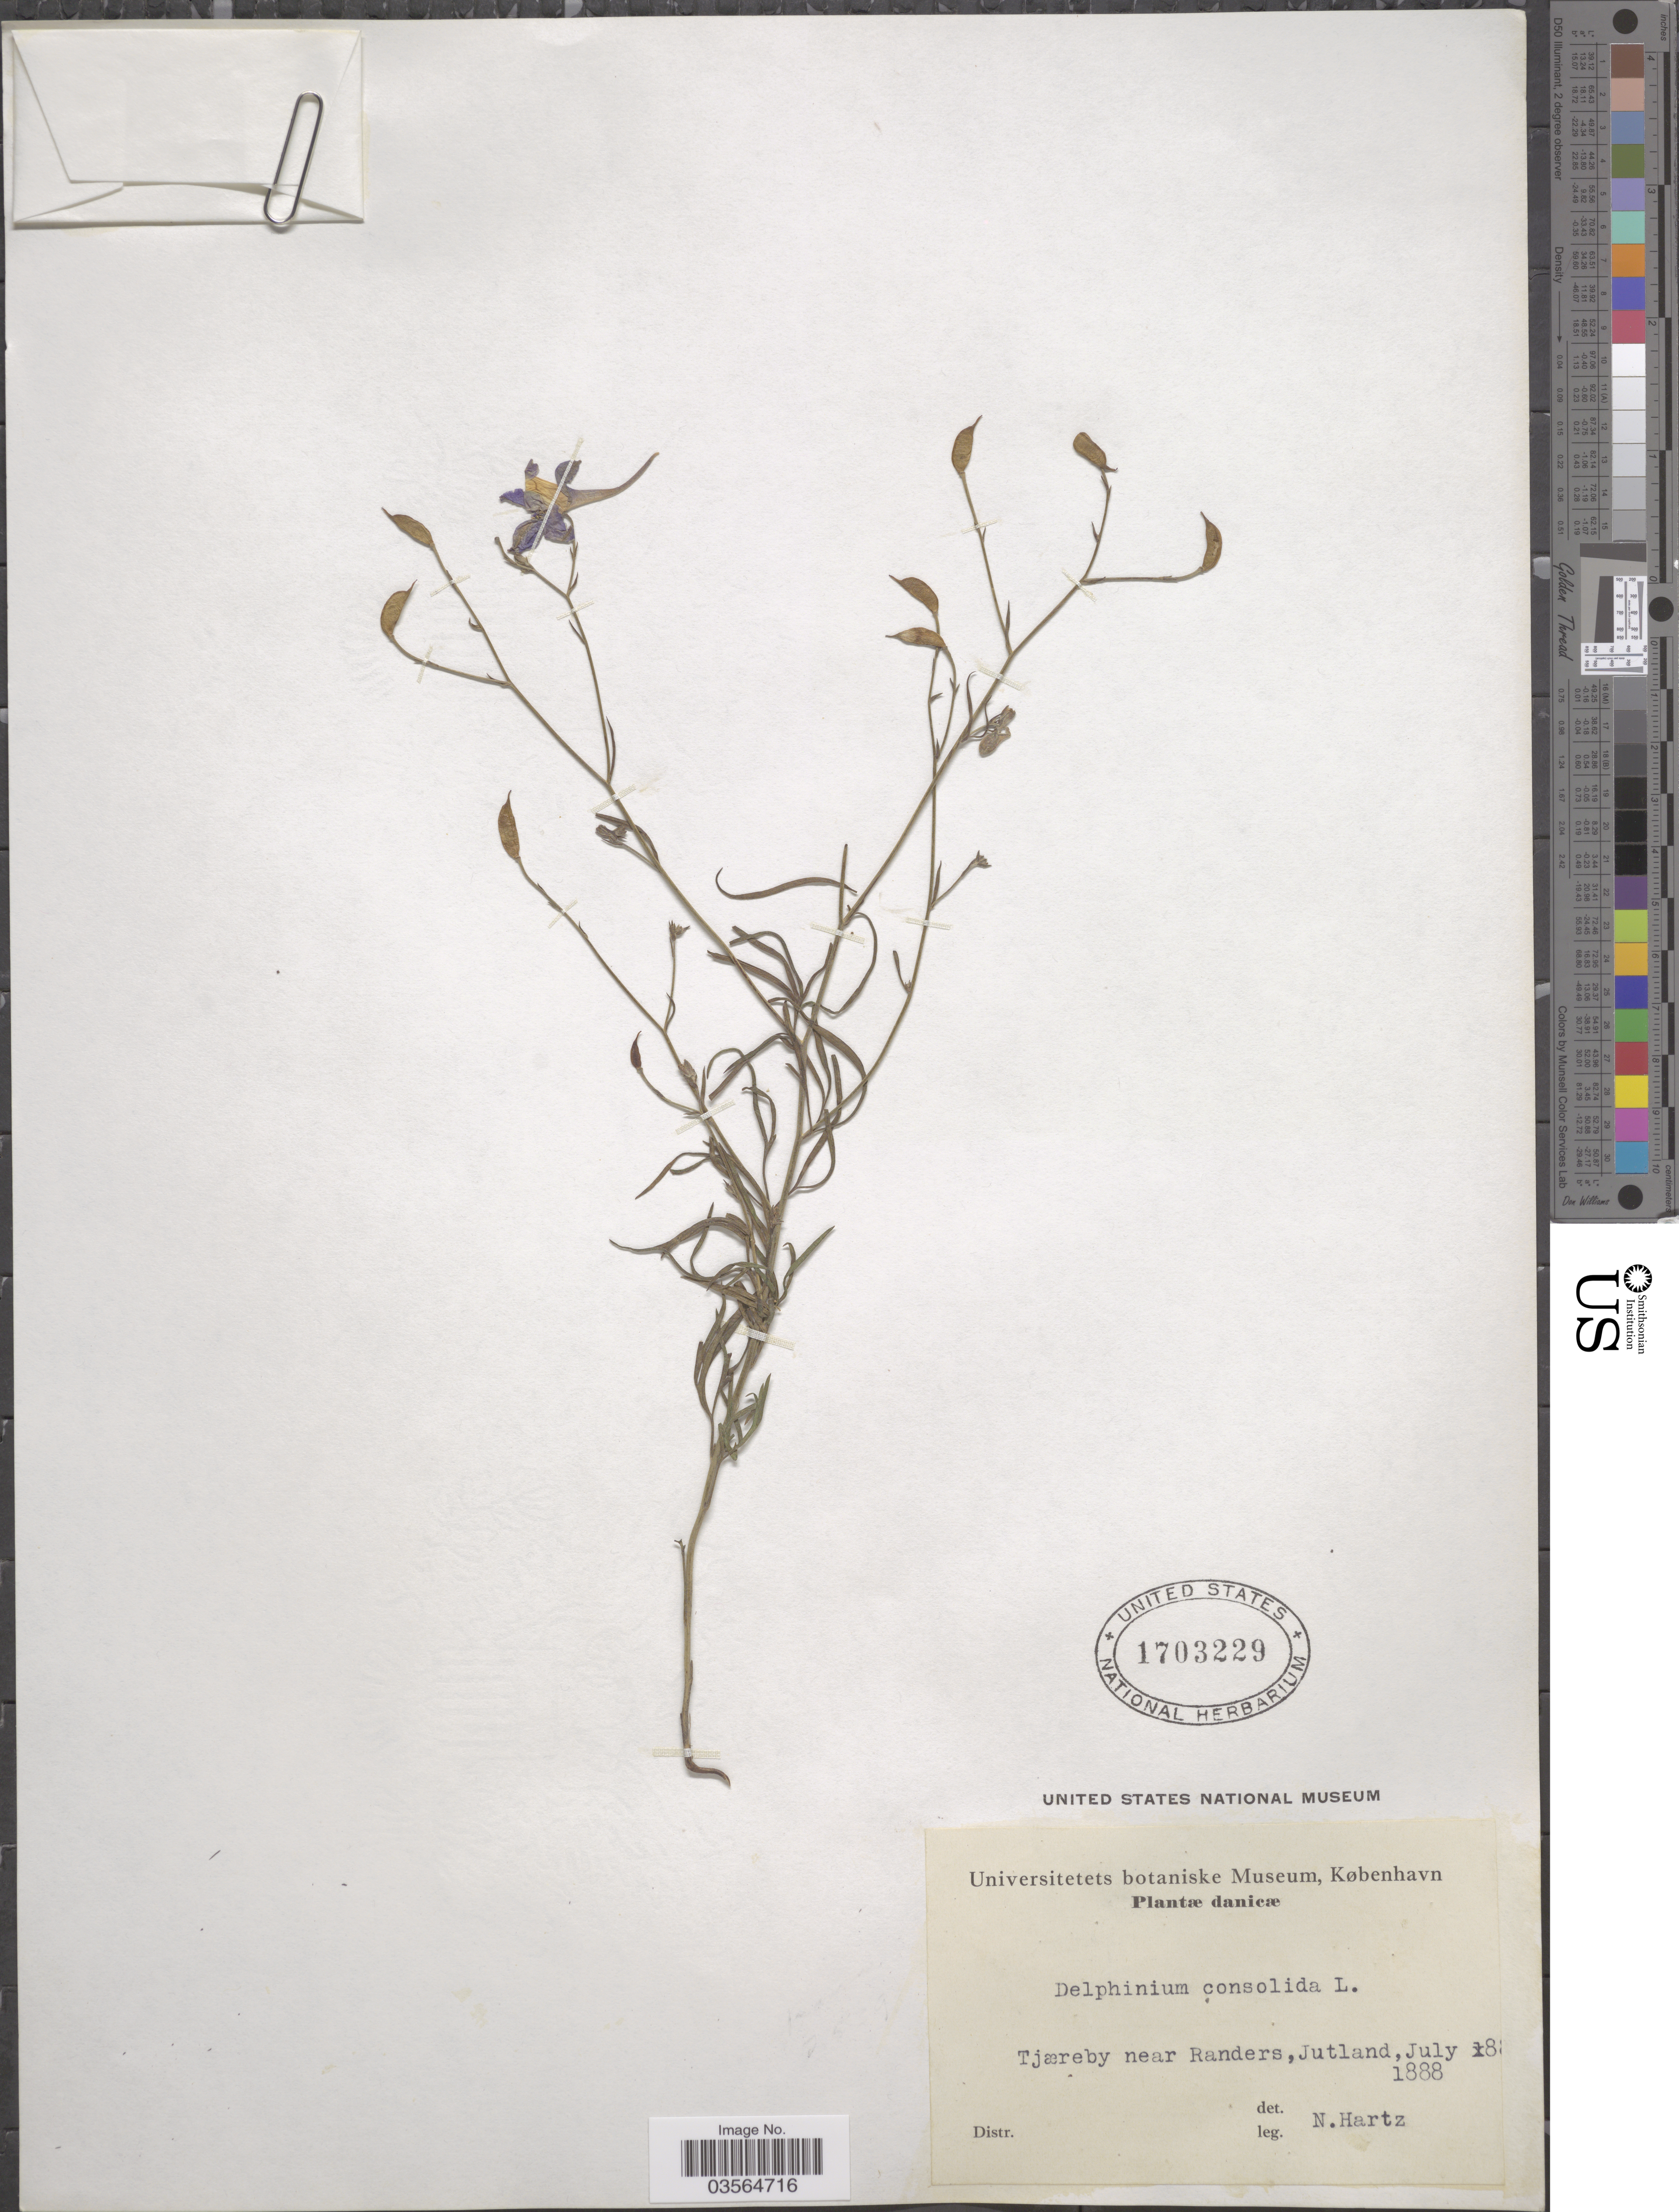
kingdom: Plantae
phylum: Tracheophyta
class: Magnoliopsida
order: Ranunculales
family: Ranunculaceae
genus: Delphinium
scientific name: Delphinium consolida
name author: L.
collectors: N. Hartz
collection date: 1888-07-08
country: Denmark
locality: Danicæ. Tjæreby near Randers, Jutland.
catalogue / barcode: US 1703229